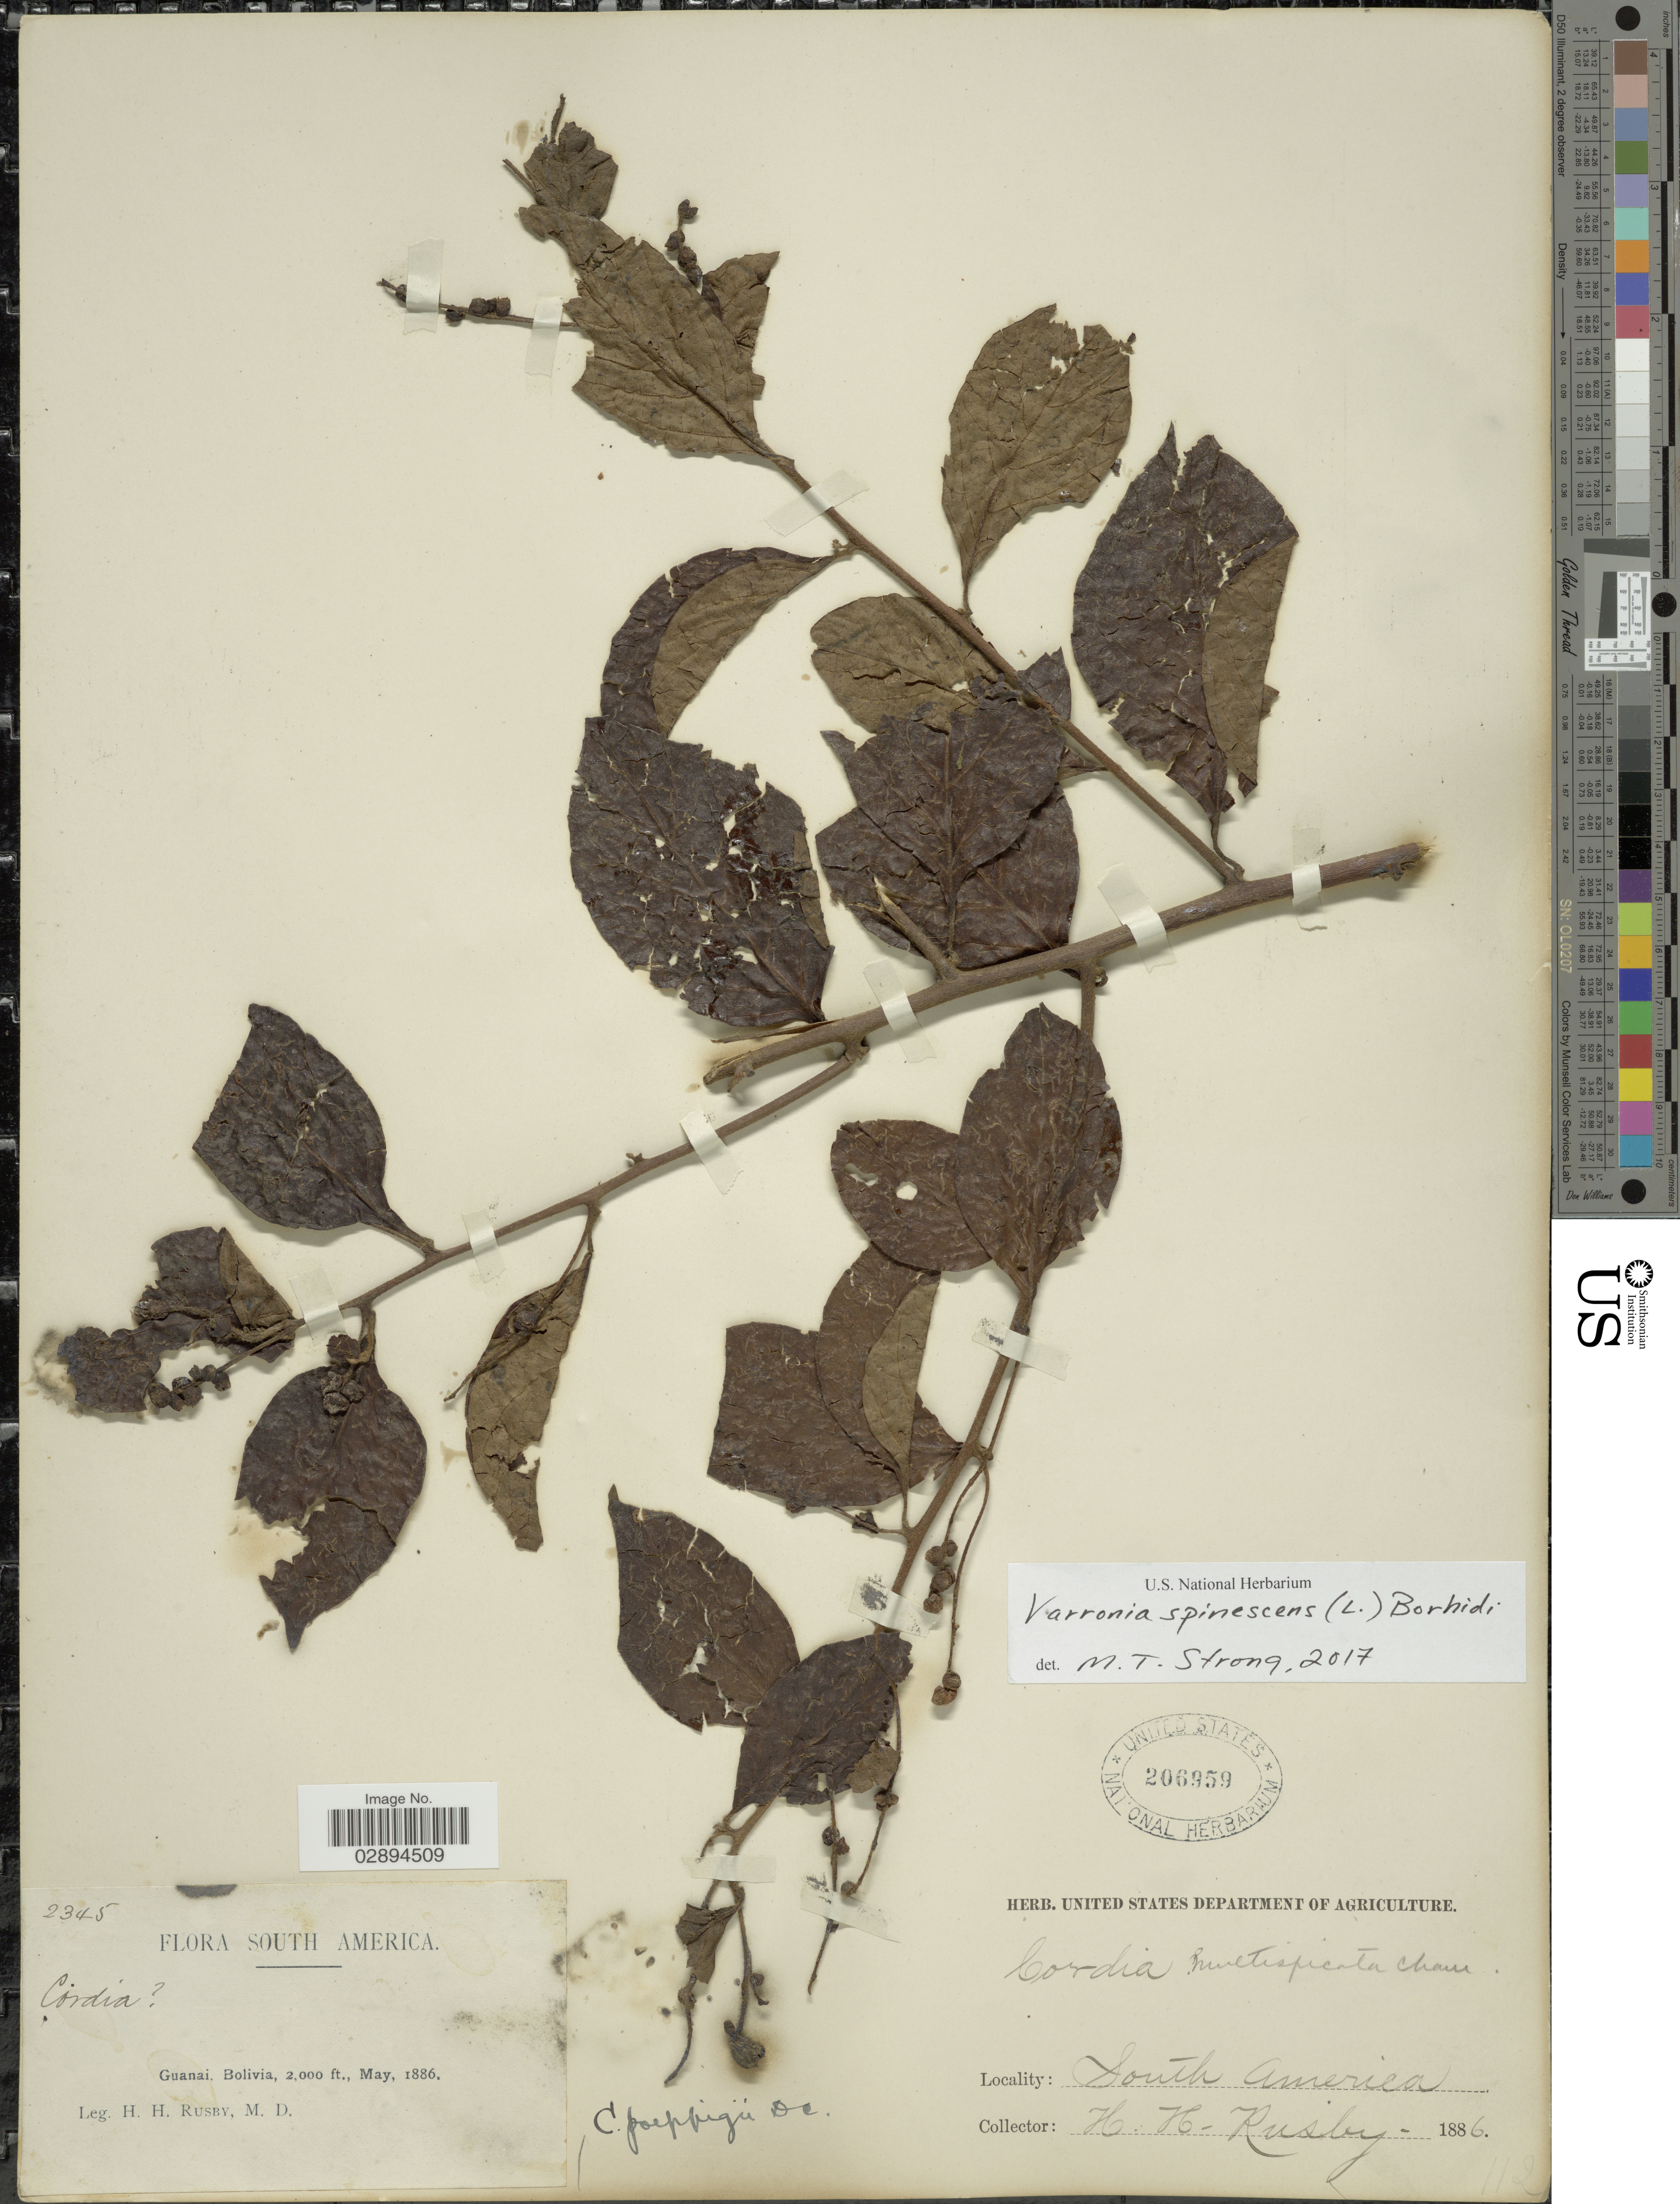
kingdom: Plantae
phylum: Tracheophyta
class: Magnoliopsida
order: Boraginales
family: Cordiaceae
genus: Varronia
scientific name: Varronia spinescens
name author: (L.) Borhidi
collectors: H. H. Rusby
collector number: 2345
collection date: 1886-05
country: Bolivia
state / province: La Páz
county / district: Larecaja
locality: Guanay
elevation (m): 610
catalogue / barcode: US 206959